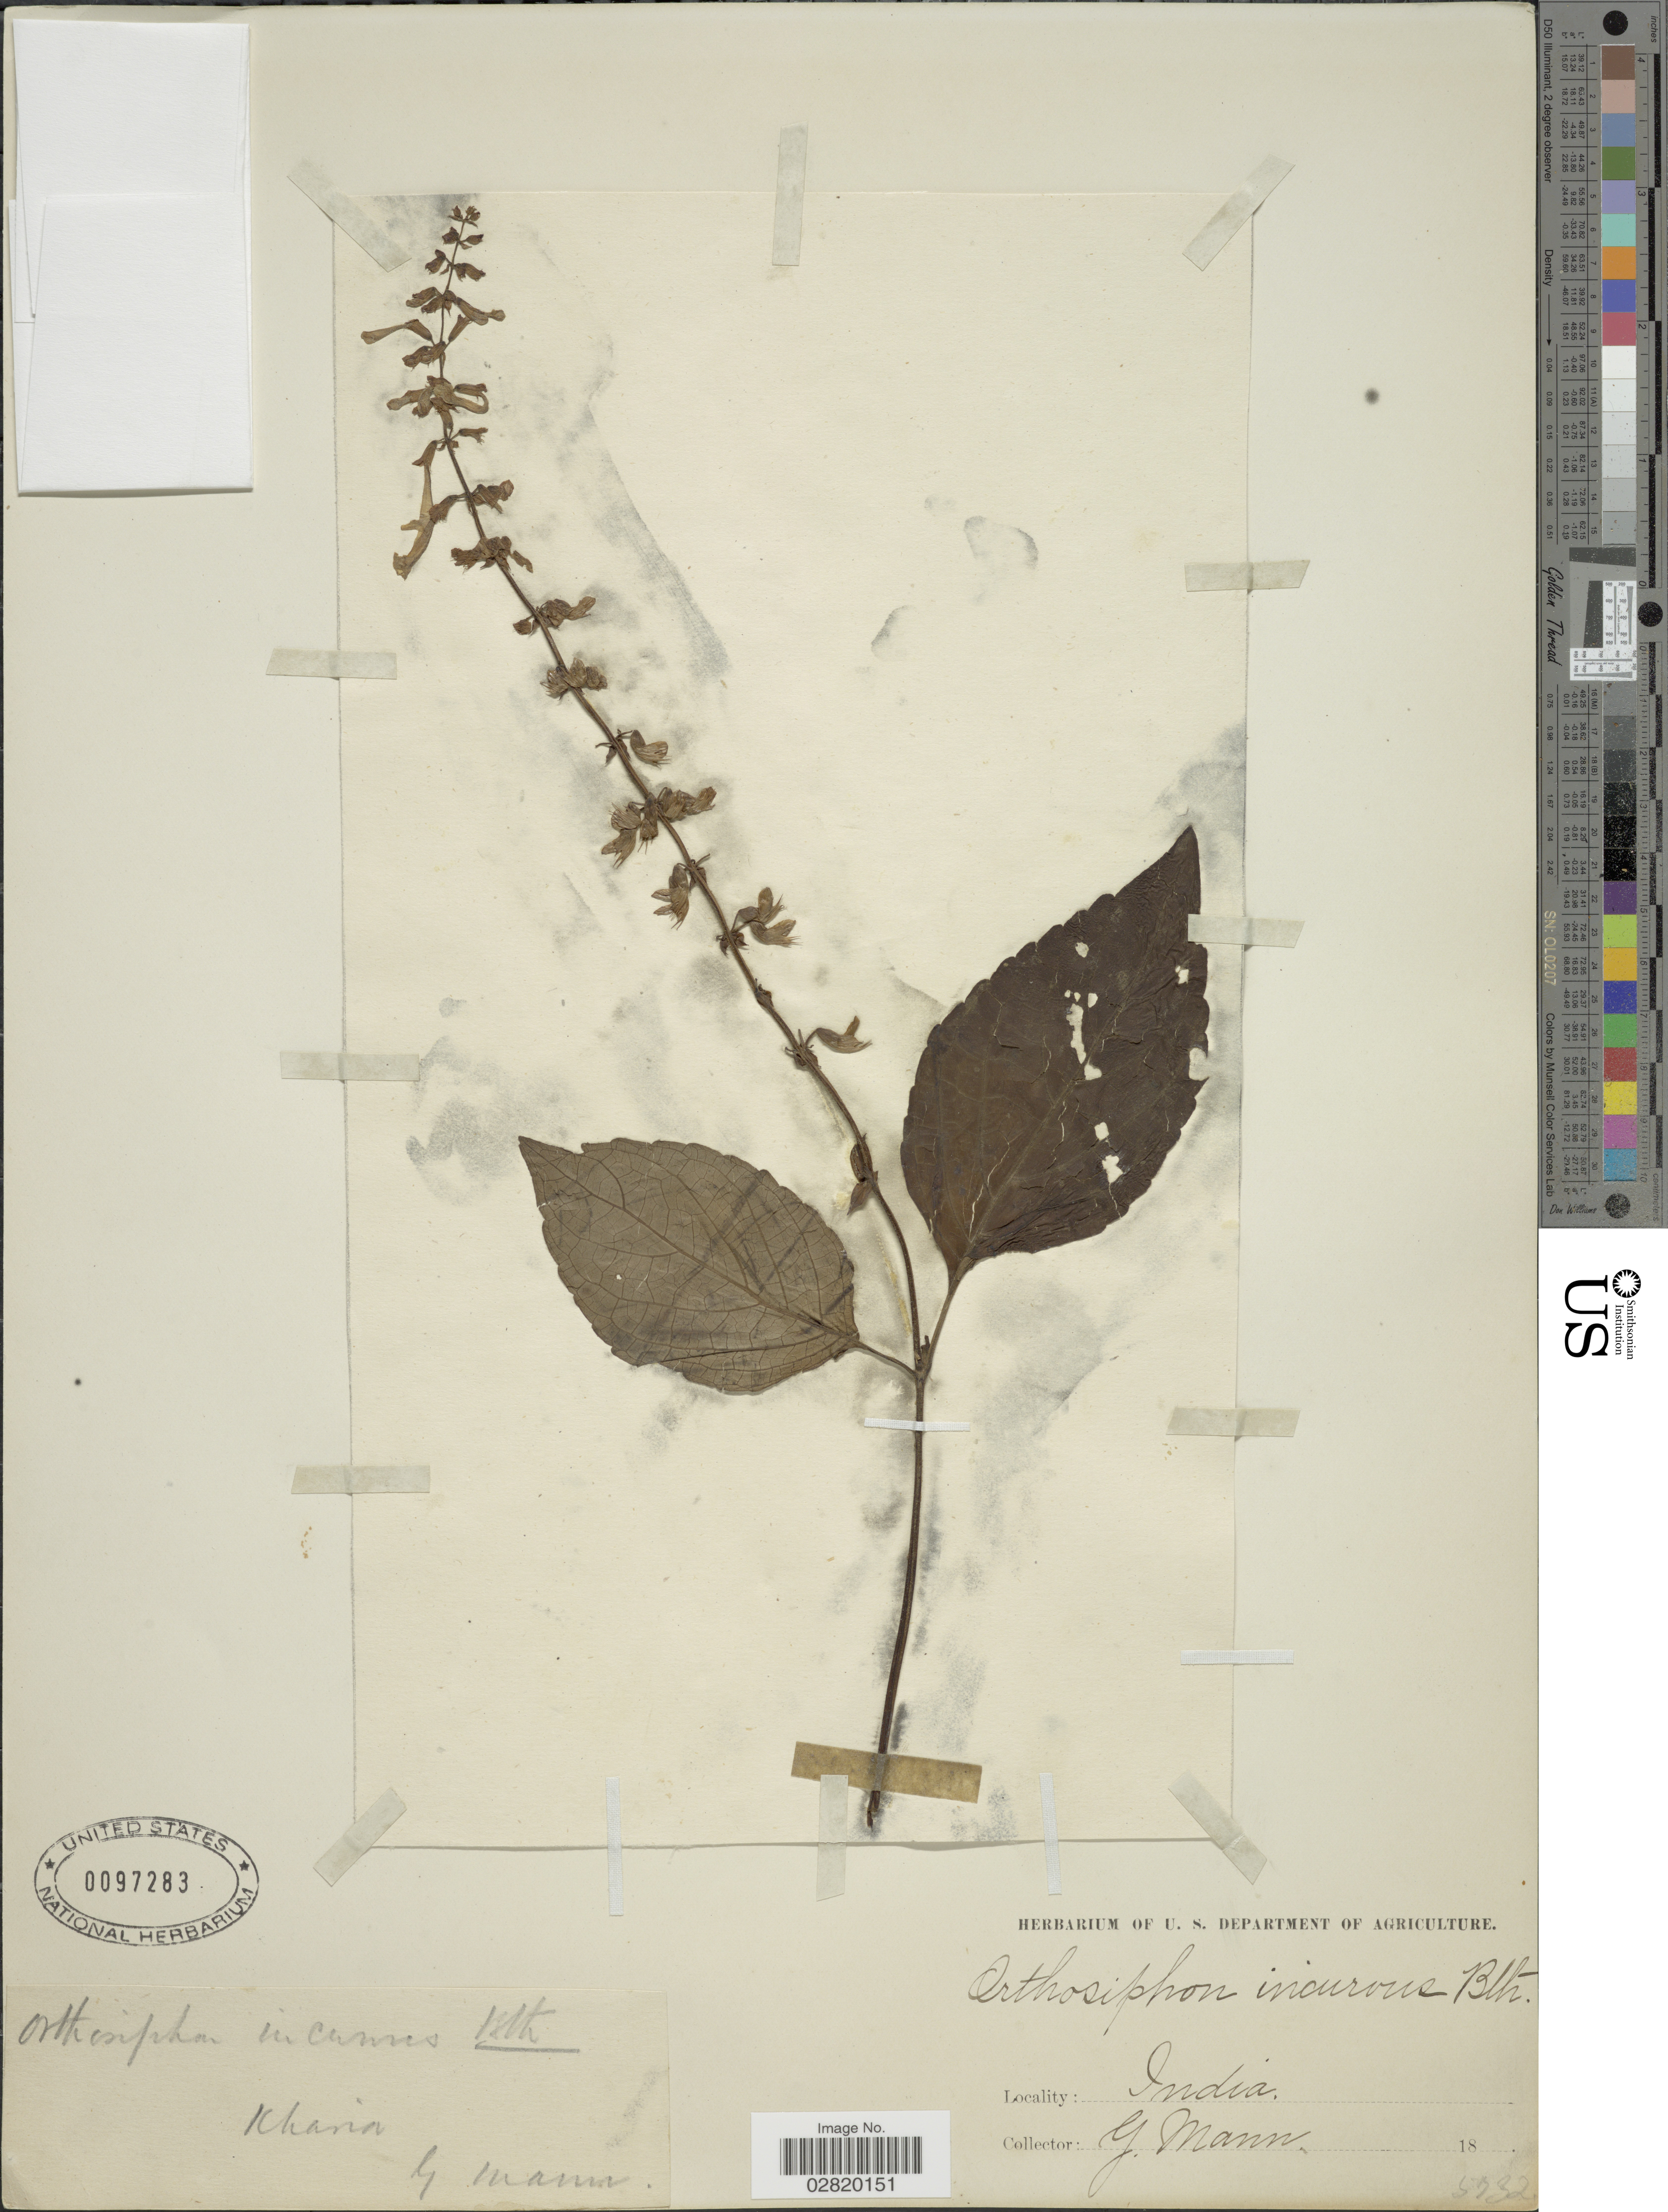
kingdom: Plantae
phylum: Tracheophyta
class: Magnoliopsida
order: Lamiales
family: Lamiaceae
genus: Orthosiphon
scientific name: Orthosiphon incurvus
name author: Benth.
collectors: G. Mann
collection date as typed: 18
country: India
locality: Khasia.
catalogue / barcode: US 97283